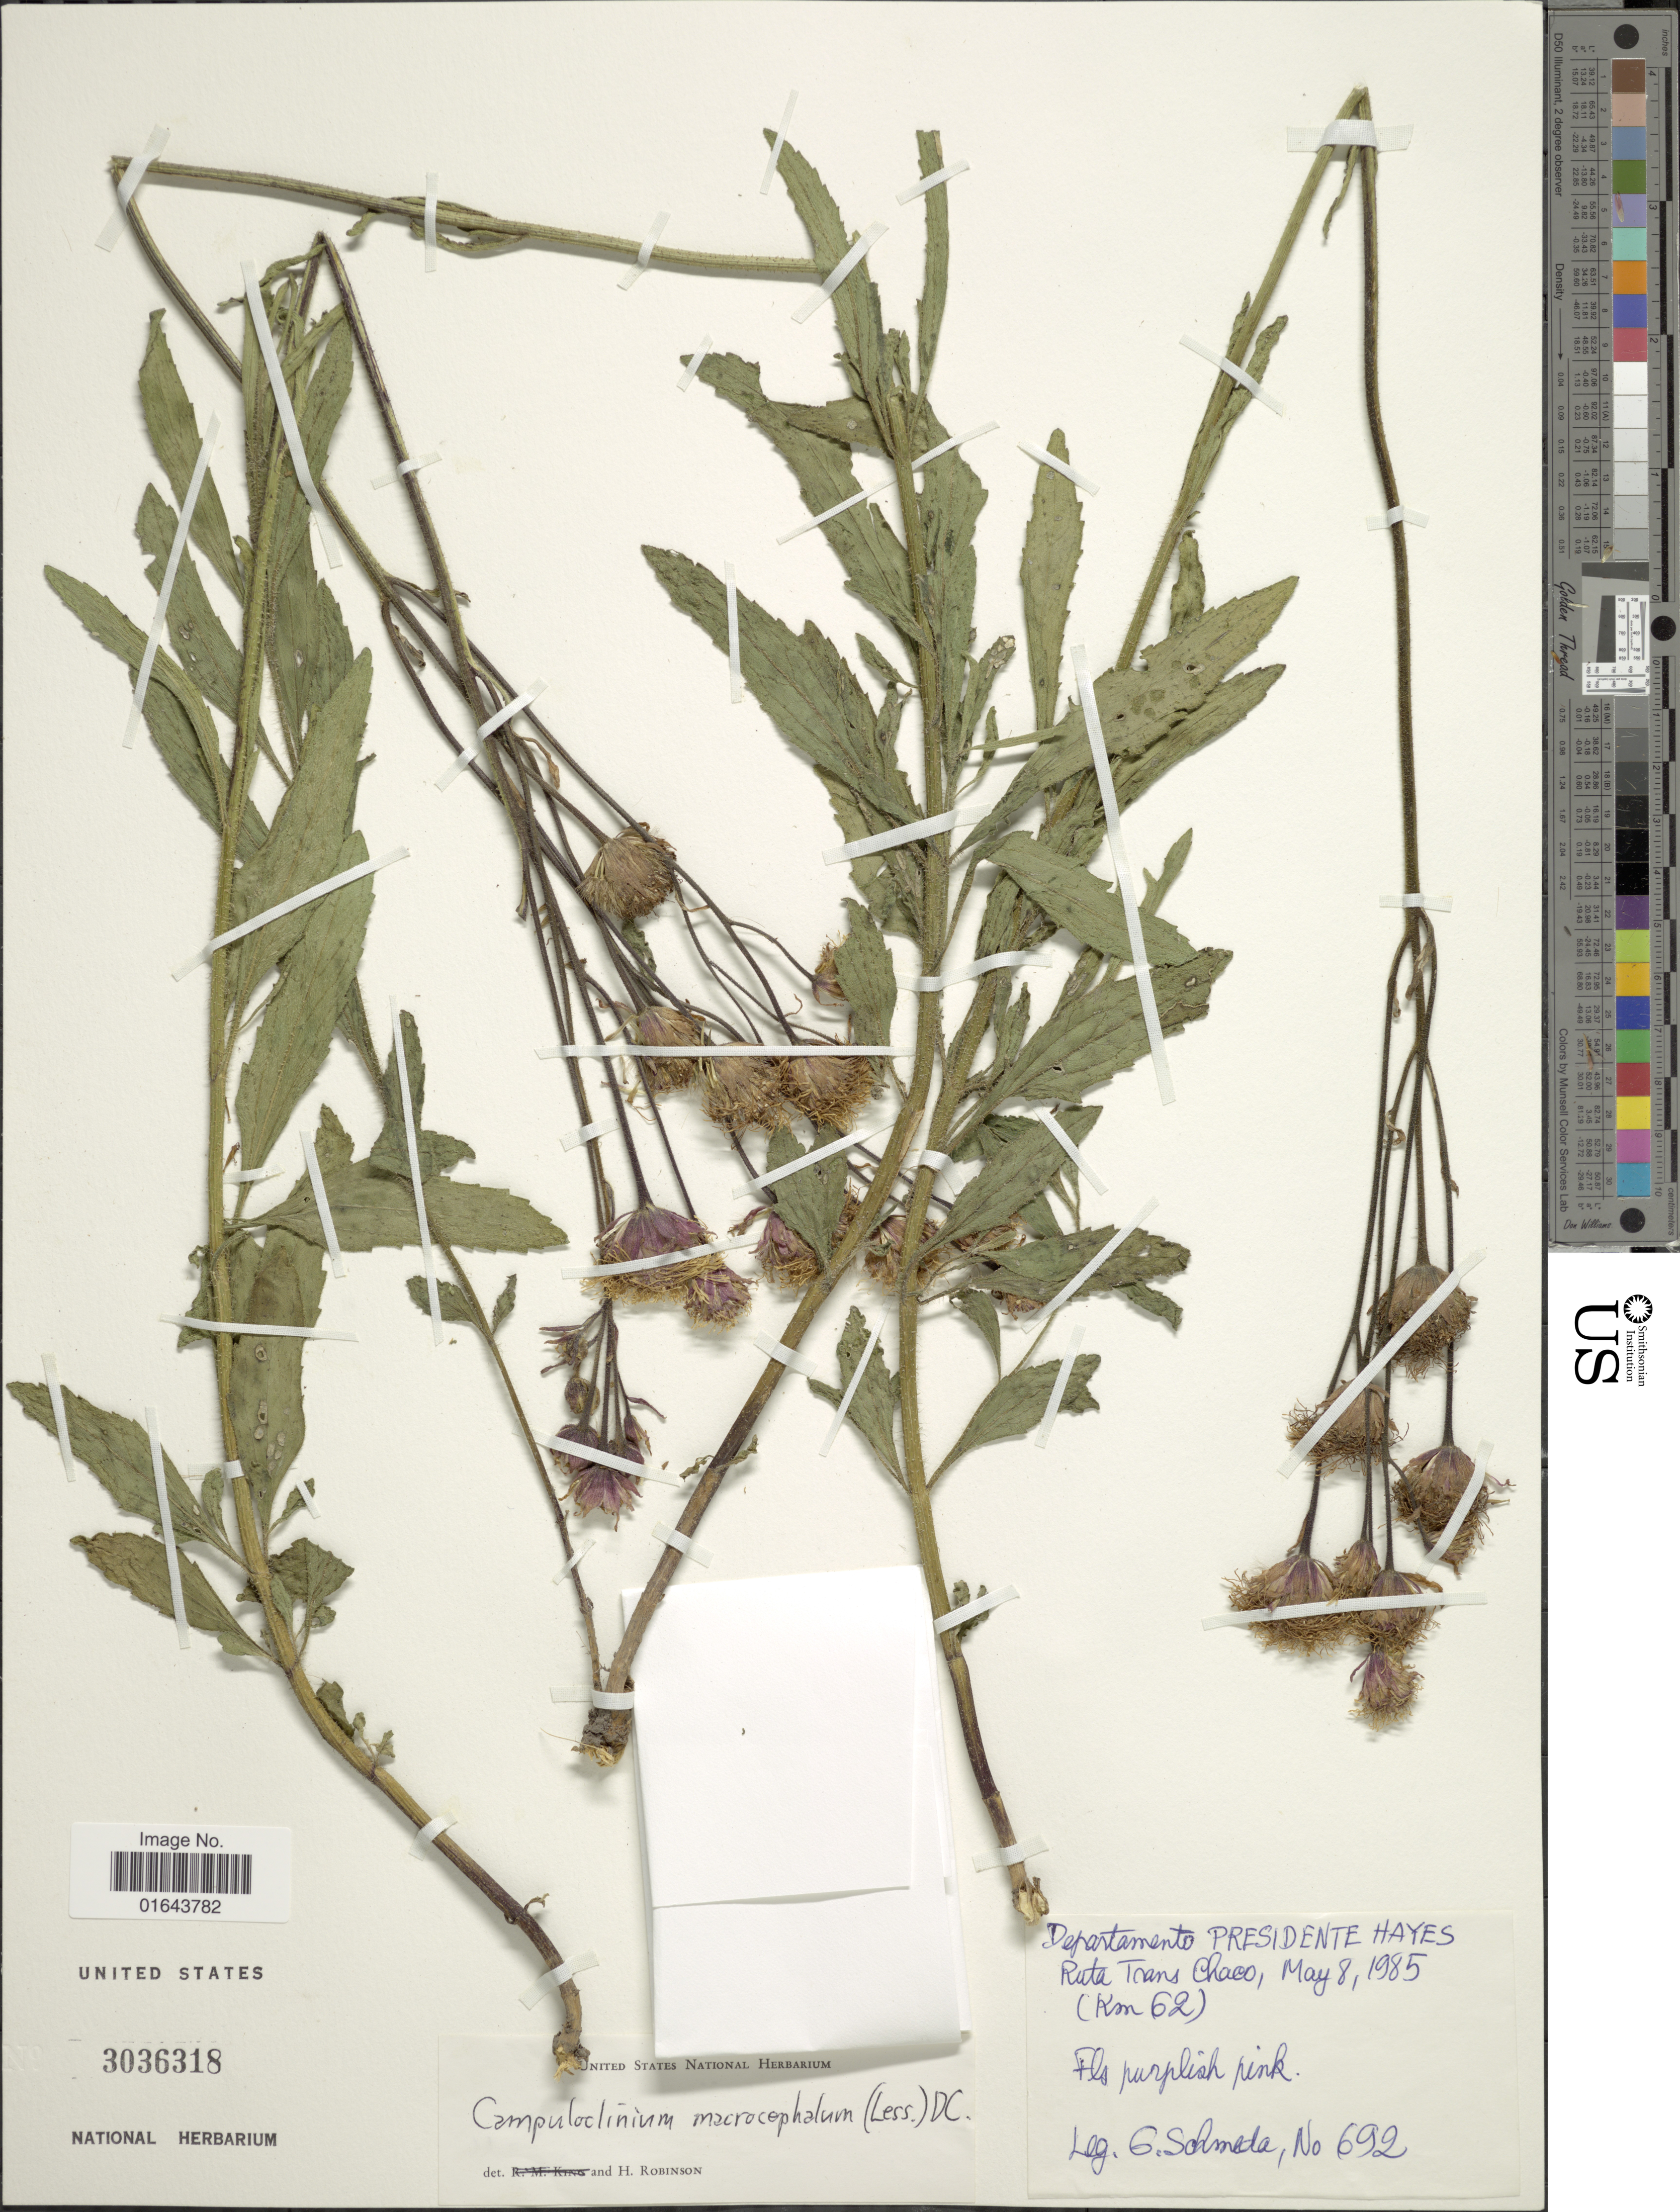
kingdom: Plantae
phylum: Tracheophyta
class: Magnoliopsida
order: Asterales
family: Asteraceae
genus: Campuloclinium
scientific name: Campuloclinium macrocephalum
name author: (Less.) DC.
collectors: G. Schmeda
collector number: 692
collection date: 1985-05-08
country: Paraguay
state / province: Presidente Hayes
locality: Departamento Presidente Hayes. Ruta Trans Chaco (Km 62)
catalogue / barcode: US 3036318